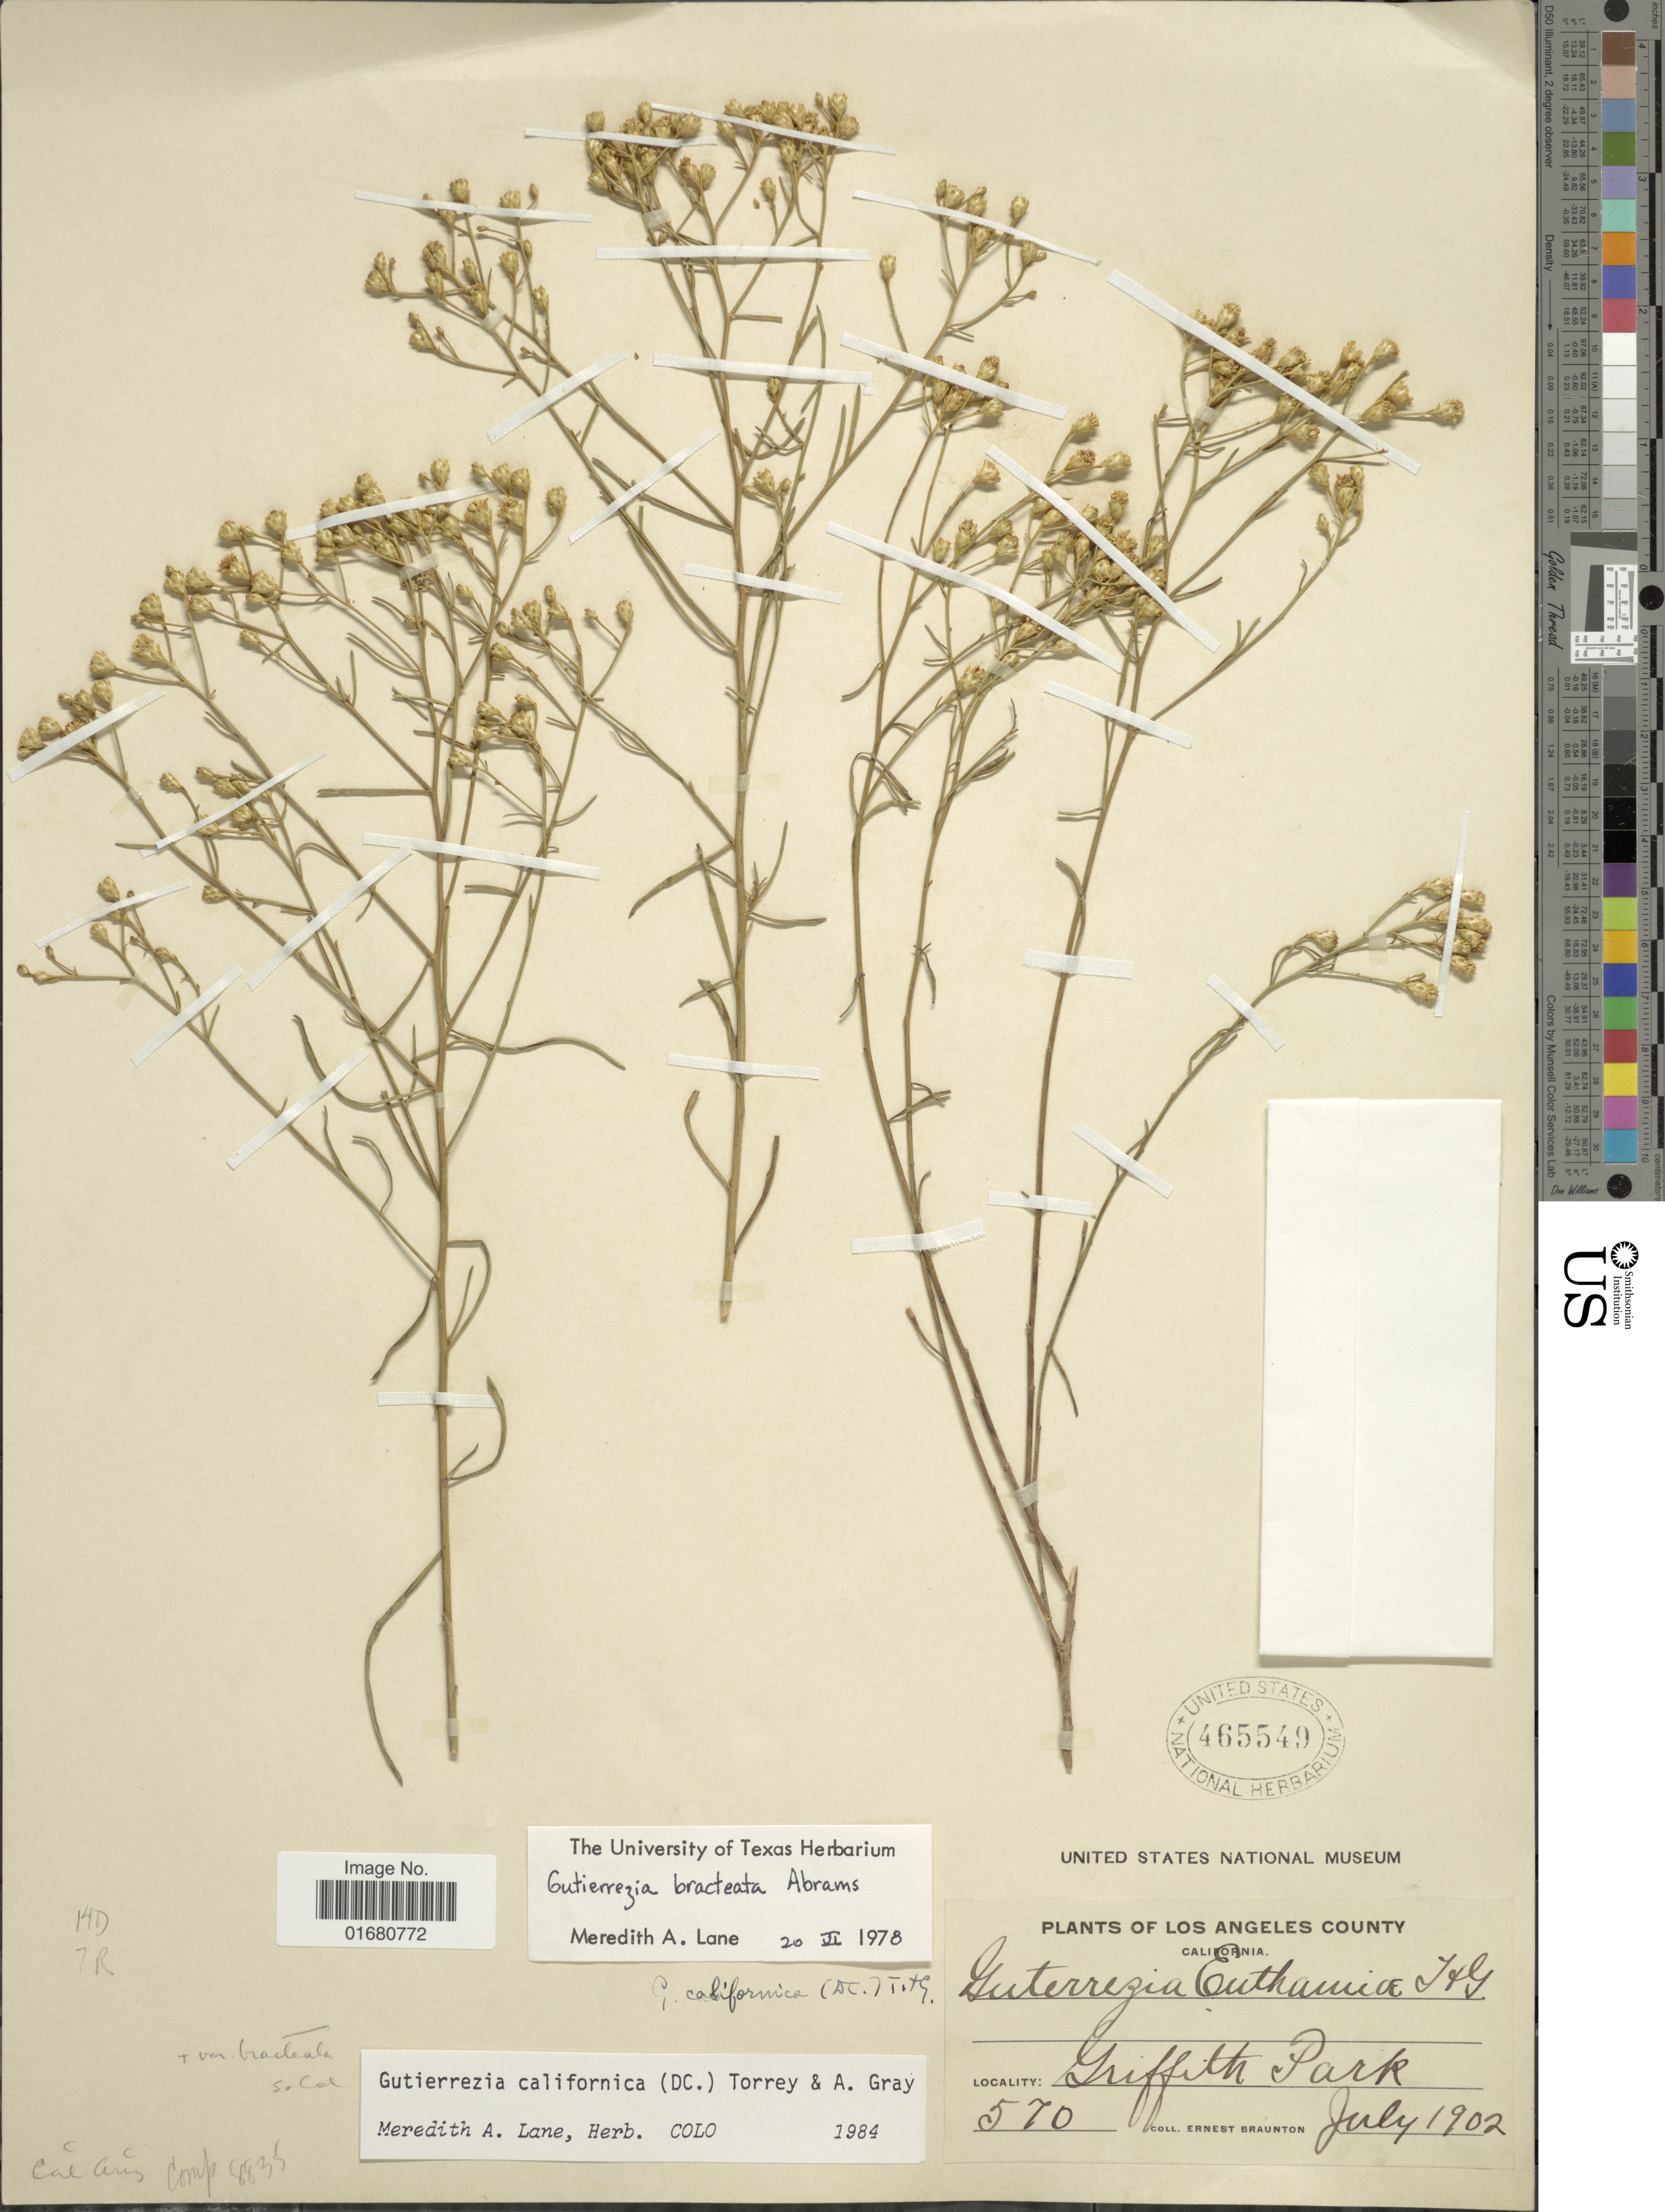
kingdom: Plantae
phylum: Tracheophyta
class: Magnoliopsida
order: Asterales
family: Asteraceae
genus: Gutierrezia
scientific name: Gutierrezia californica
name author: Torr. & A. Gray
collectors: E. Braunton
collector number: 570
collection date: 1902-07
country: United States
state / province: California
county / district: Los Angeles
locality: Los Angeles, Griffith Park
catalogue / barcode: US 465549